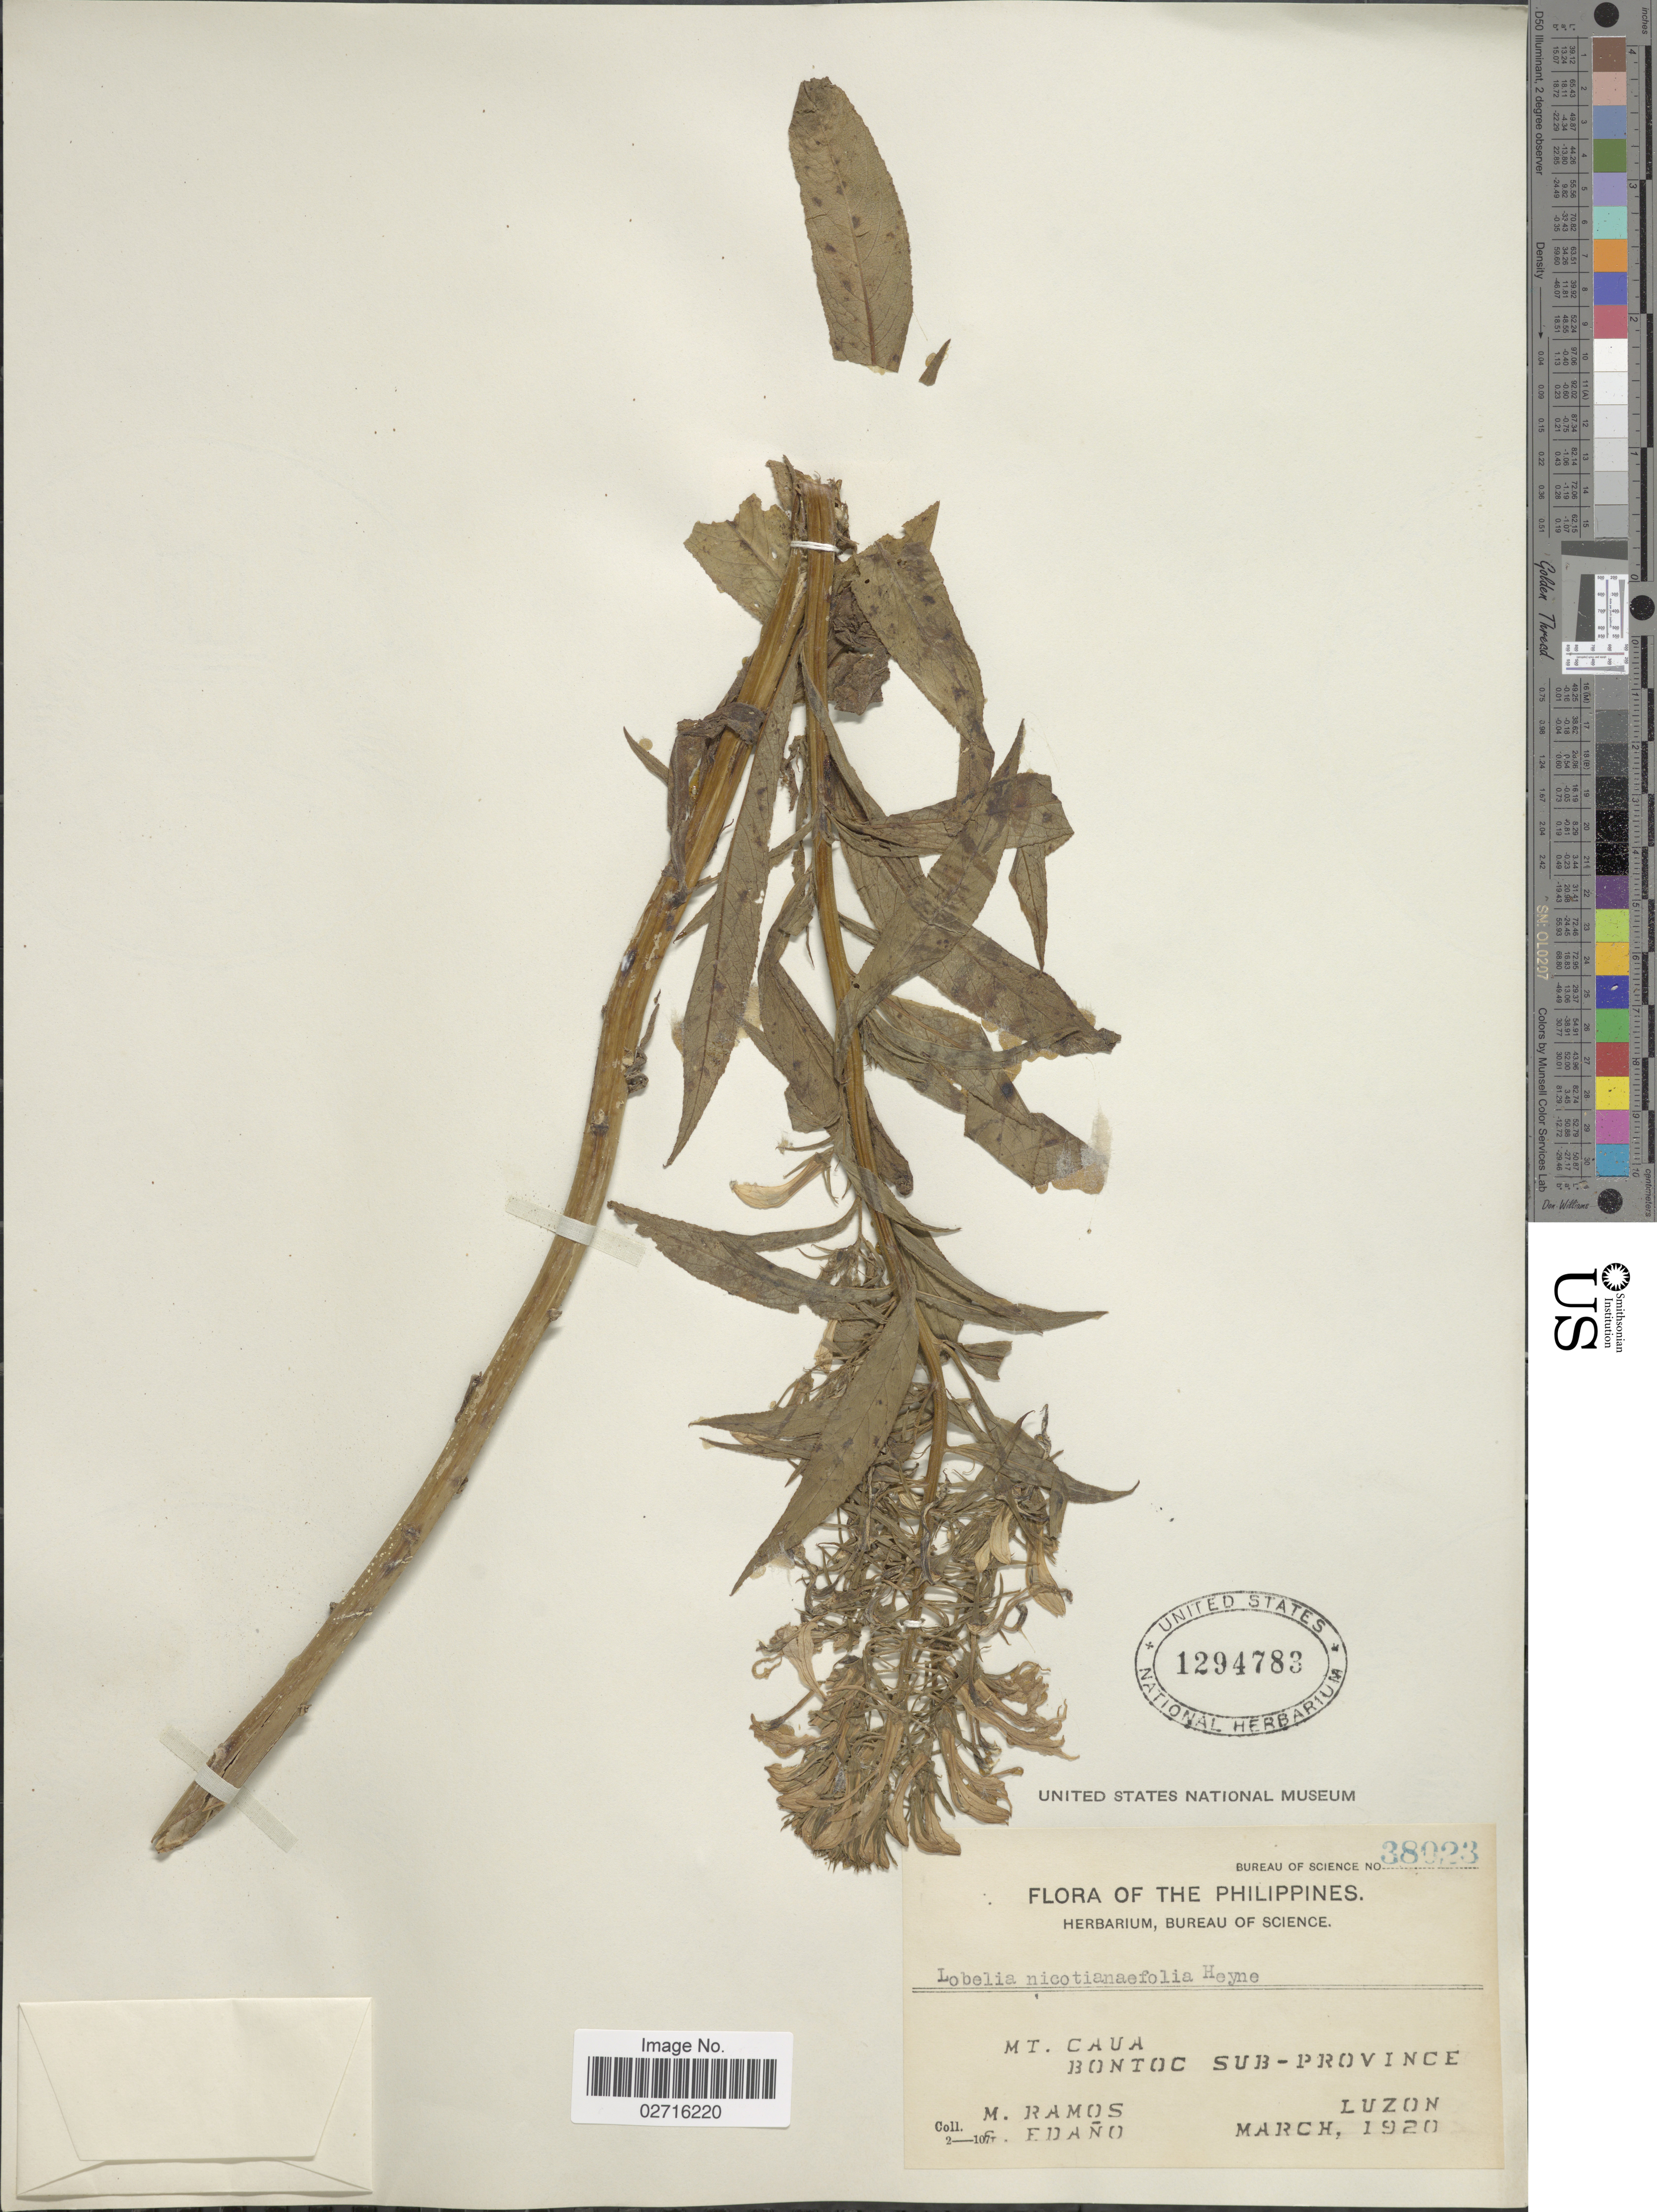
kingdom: Plantae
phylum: Tracheophyta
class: Magnoliopsida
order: Asterales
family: Campanulaceae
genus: Lobelia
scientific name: Lobelia nicotianifolia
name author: Roth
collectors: M. Ramos & G. Edaño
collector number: Bureau of Science 38023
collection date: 1920-03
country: Philippines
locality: Mt Caua, Bontoc Sub-Province, Luzon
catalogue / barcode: US 1294783